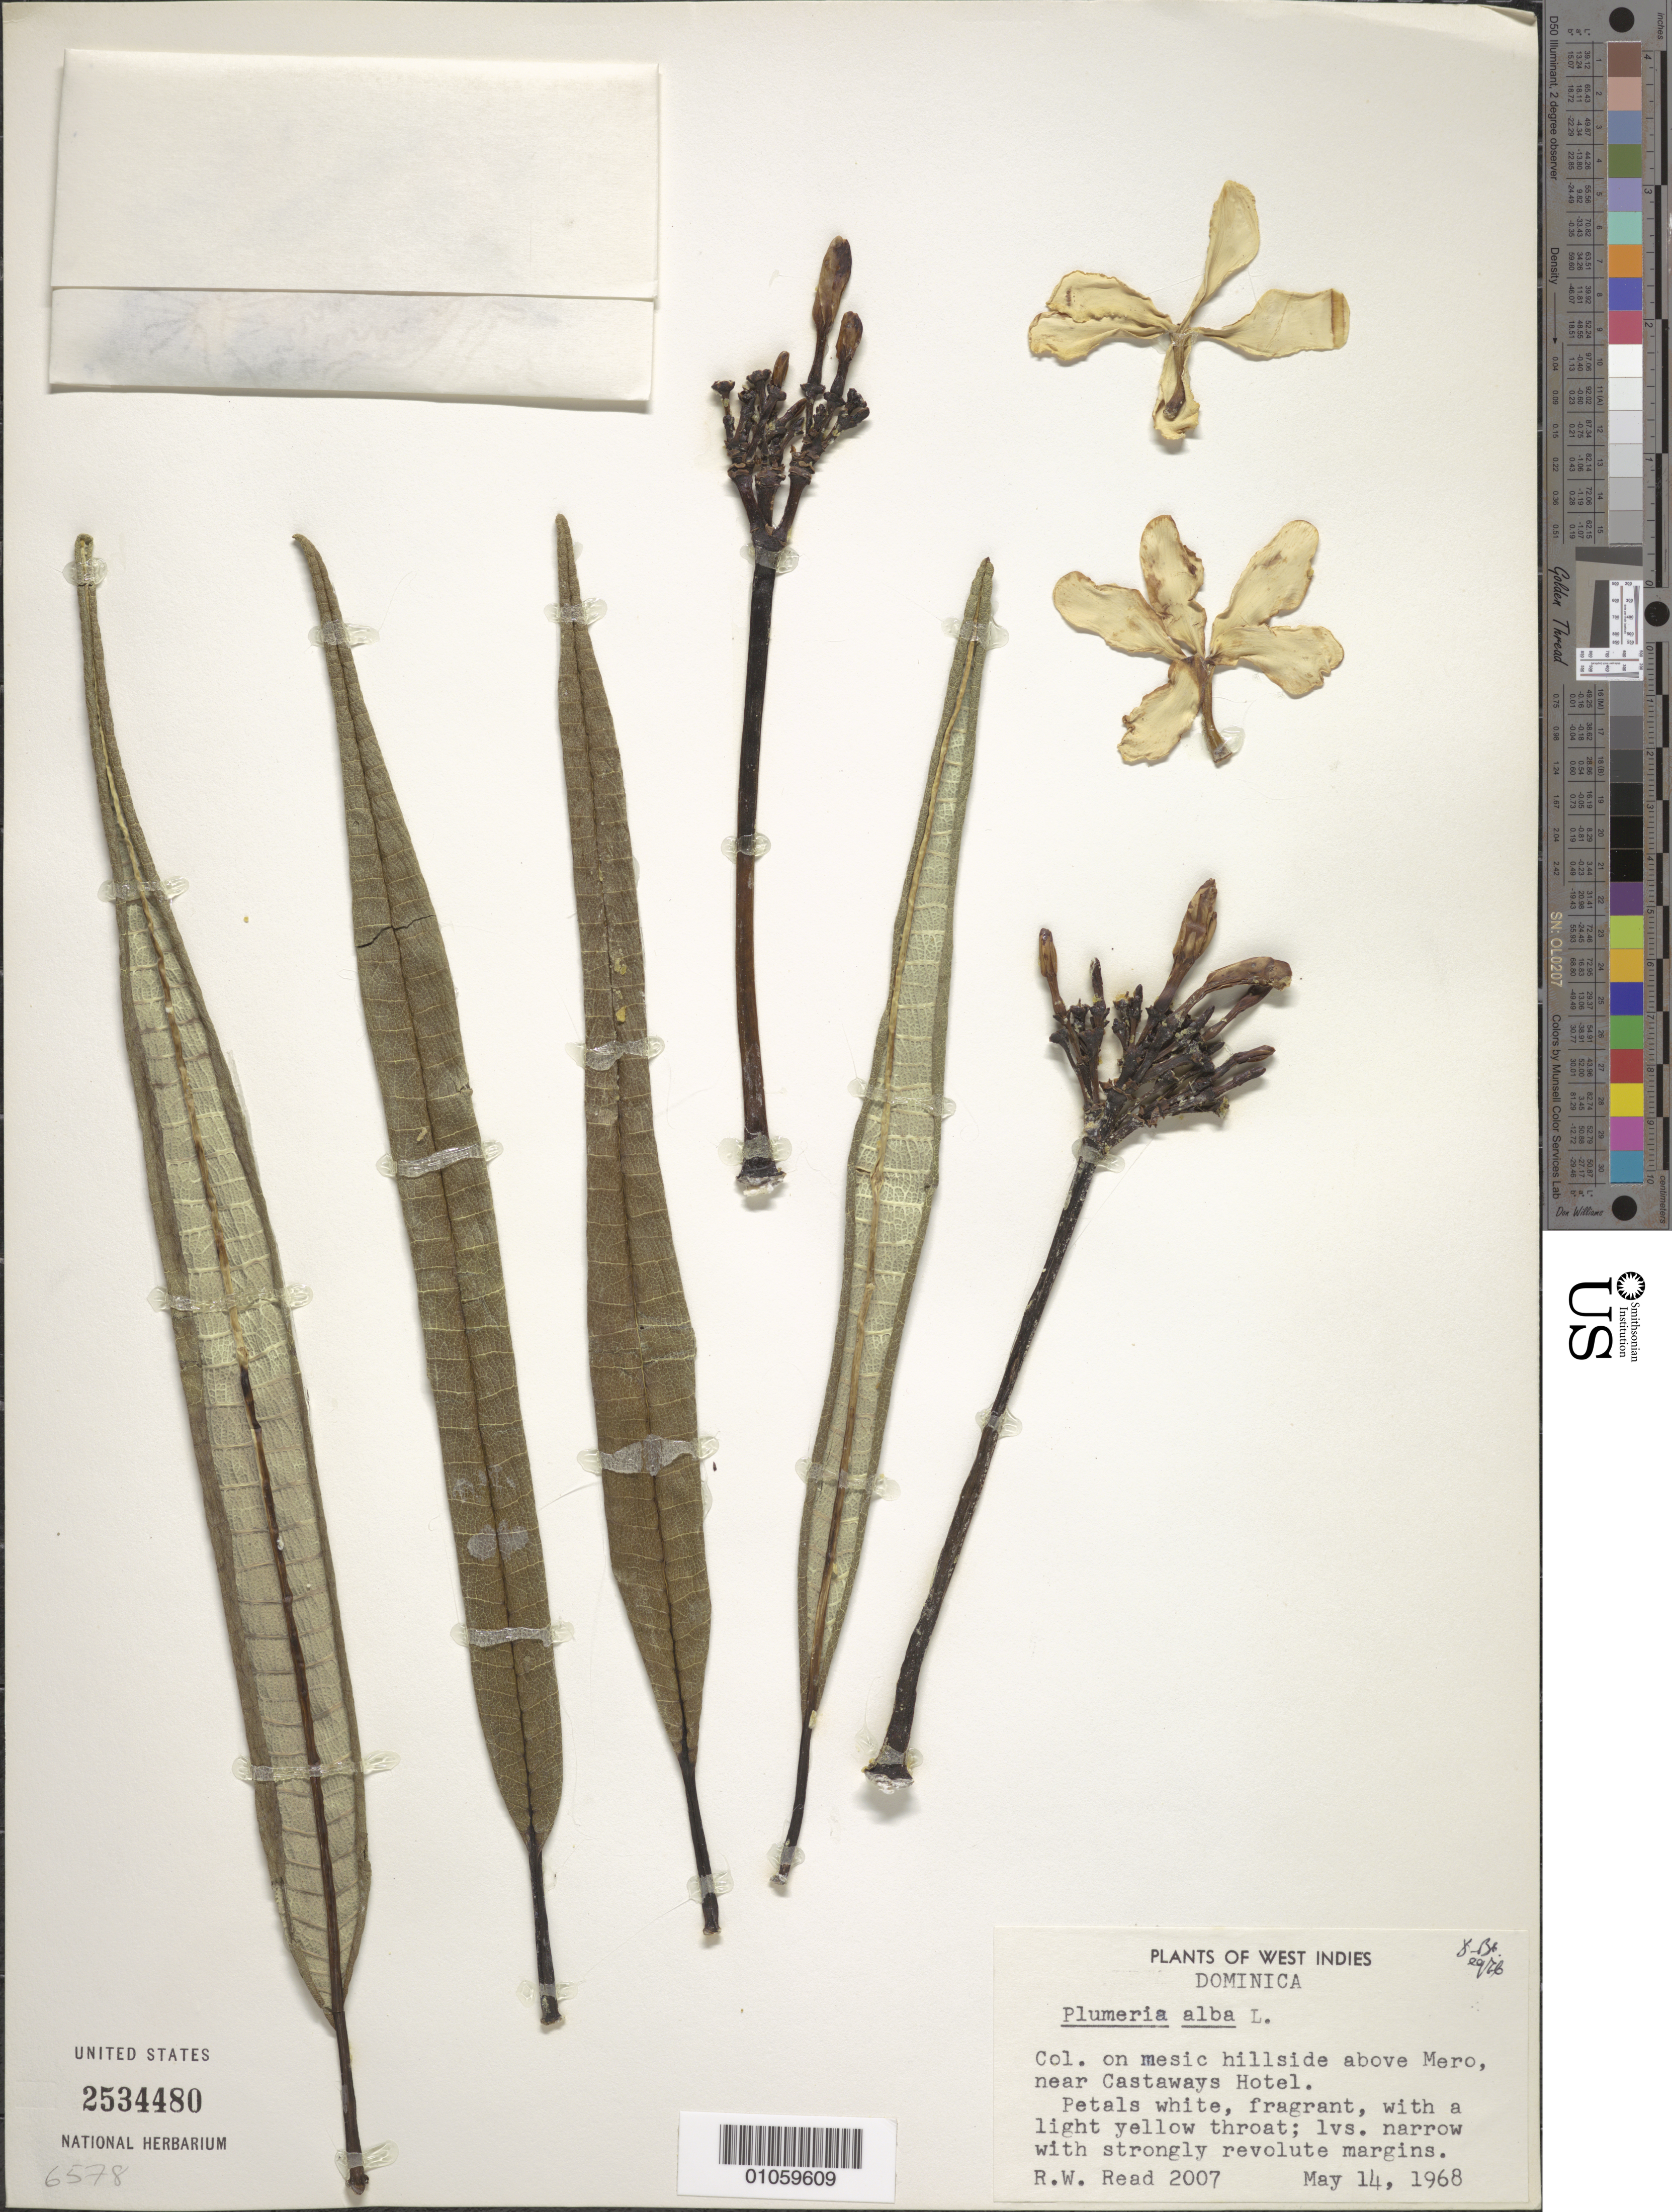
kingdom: Plantae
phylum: Tracheophyta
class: Magnoliopsida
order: Gentianales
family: Apocynaceae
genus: Plumeria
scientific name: Plumeria alba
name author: L.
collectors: R. W. Read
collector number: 2007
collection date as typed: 14 May 1968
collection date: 1968-05-14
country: Dominica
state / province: St. Joseph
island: Dominica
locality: On hillside above Mero, near Castaways Hotel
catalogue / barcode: US 2534480